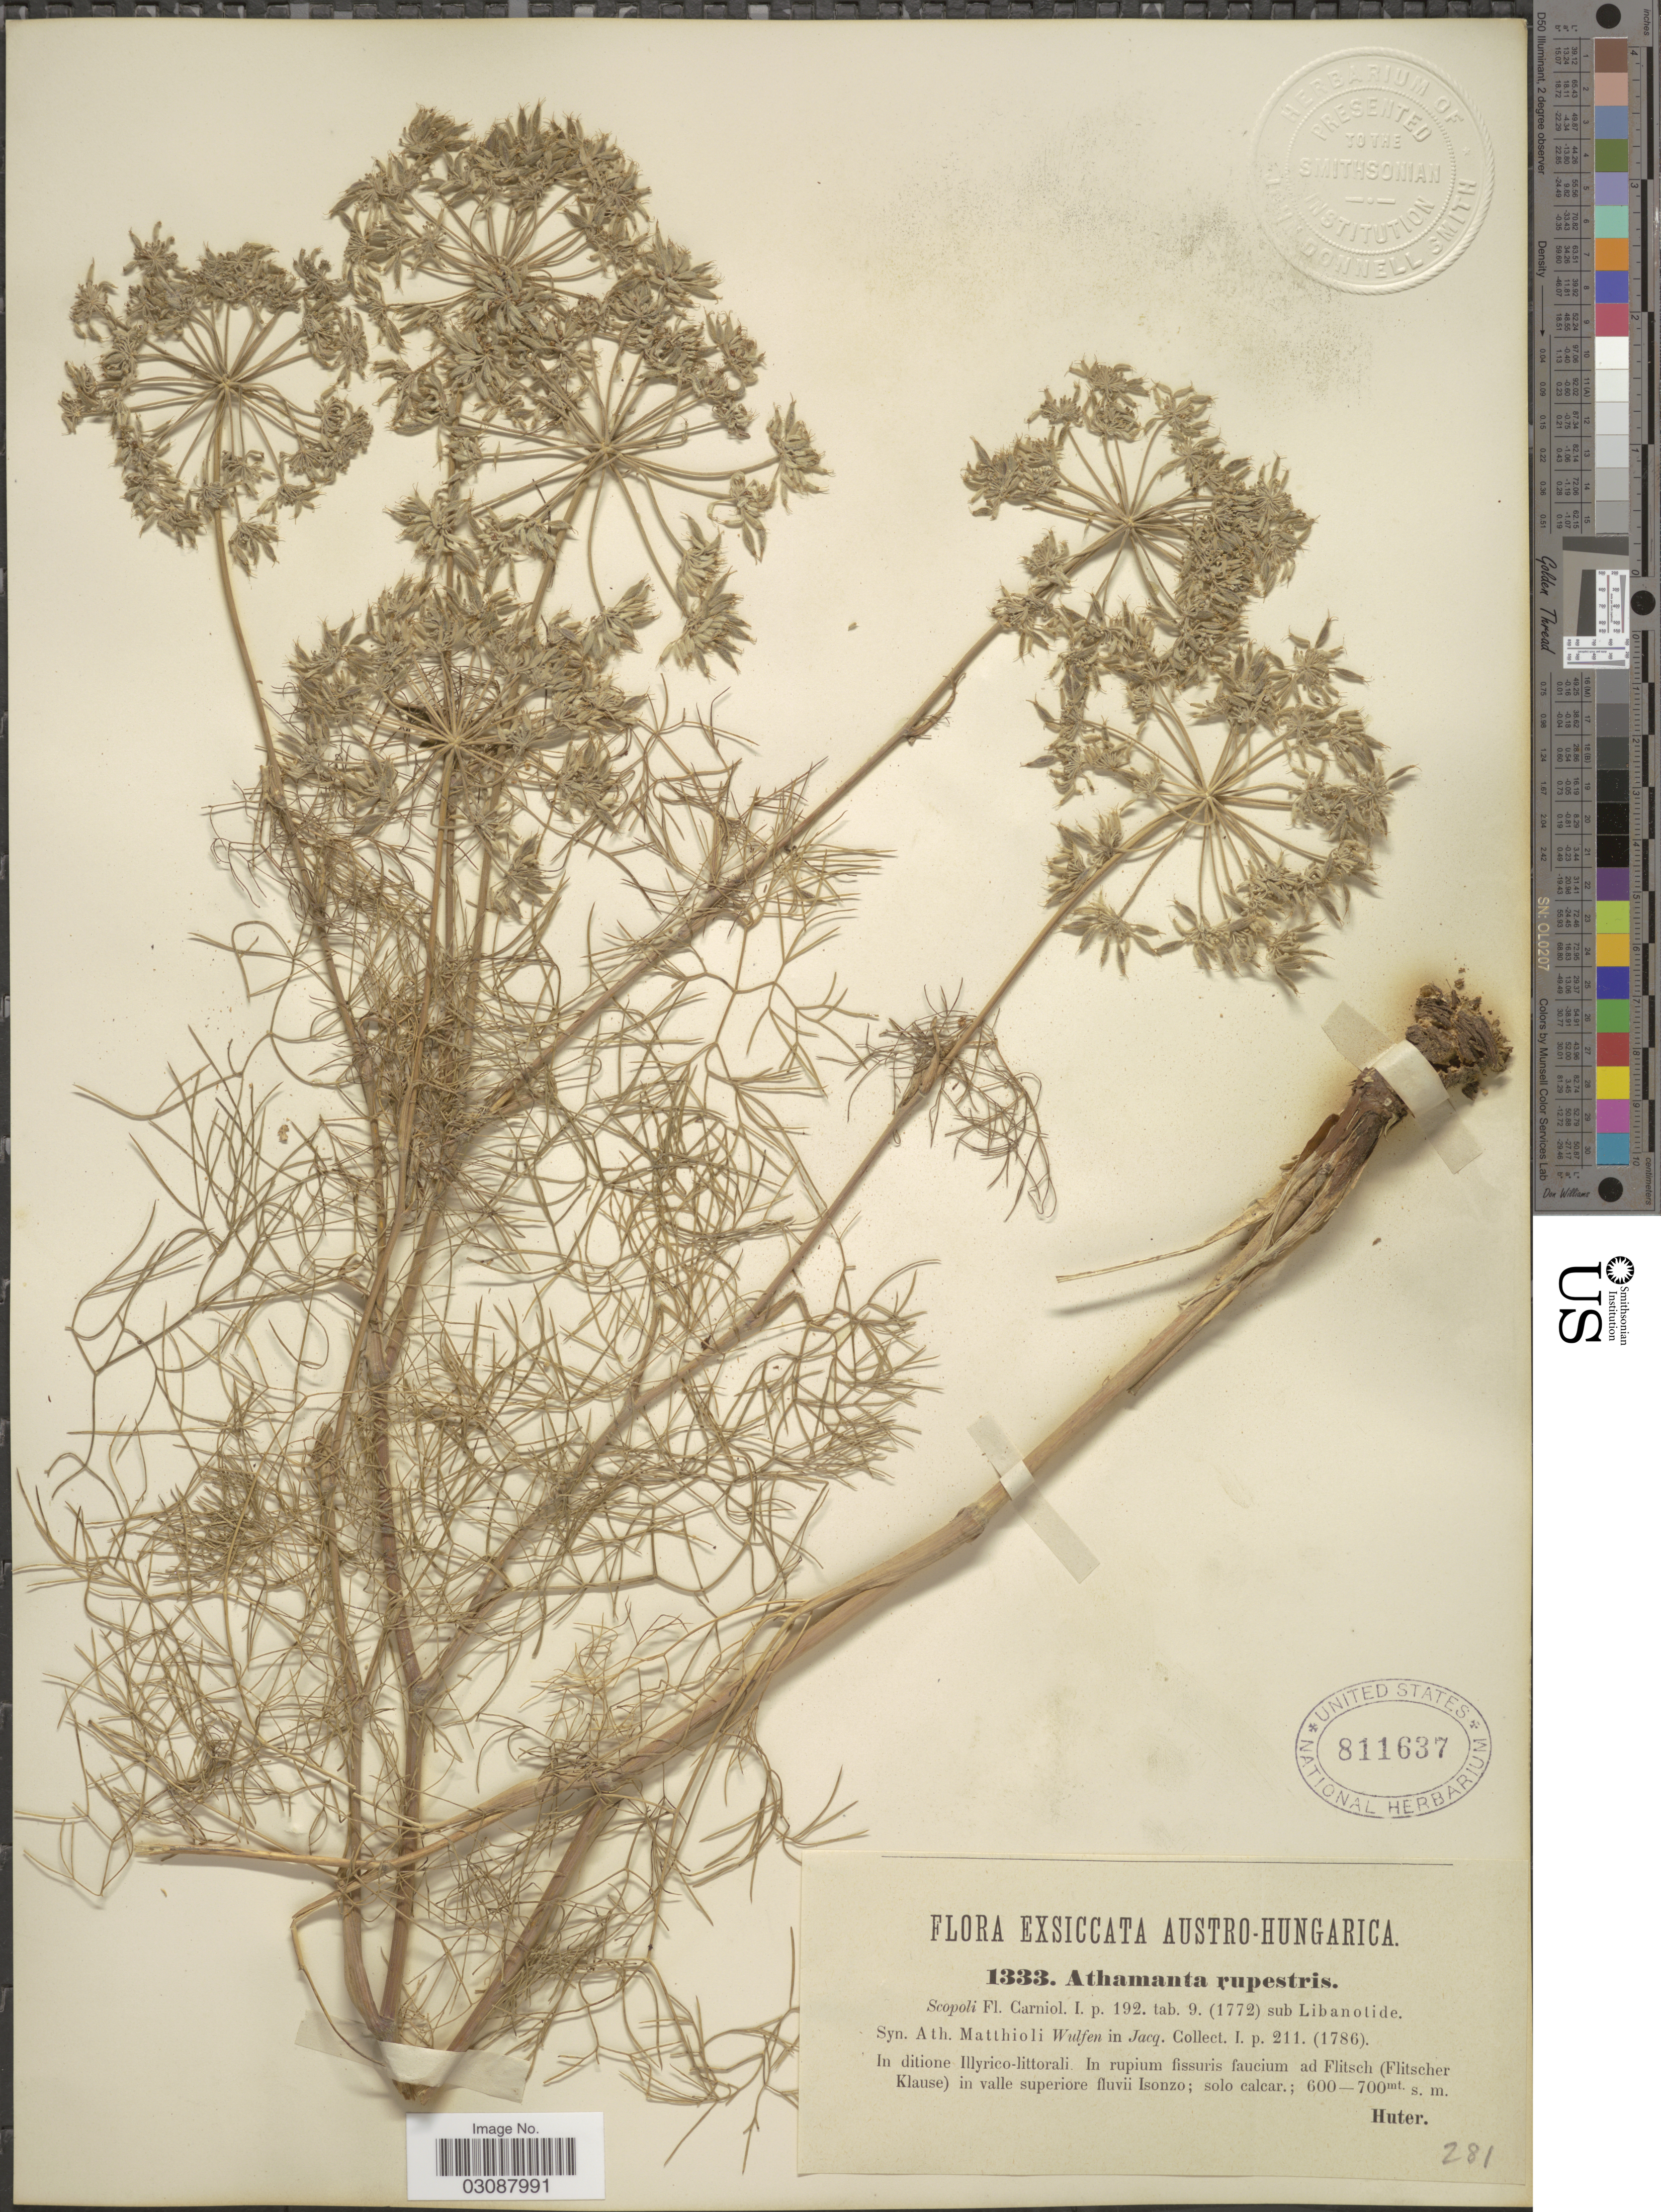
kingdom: Plantae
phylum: Tracheophyta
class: Magnoliopsida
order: Apiales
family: Apiaceae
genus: Athamanta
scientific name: Athamanta rupestris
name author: Vill.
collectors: -. Huter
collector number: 1333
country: Hungary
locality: In ditione Illyrico-littorali. In rupium fissuris faucium ad Flitsch (Flitscher Klause) in valle superiore fluvii Isonzo; solo calcar. Austro-Hungarica.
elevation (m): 600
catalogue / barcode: US 811637